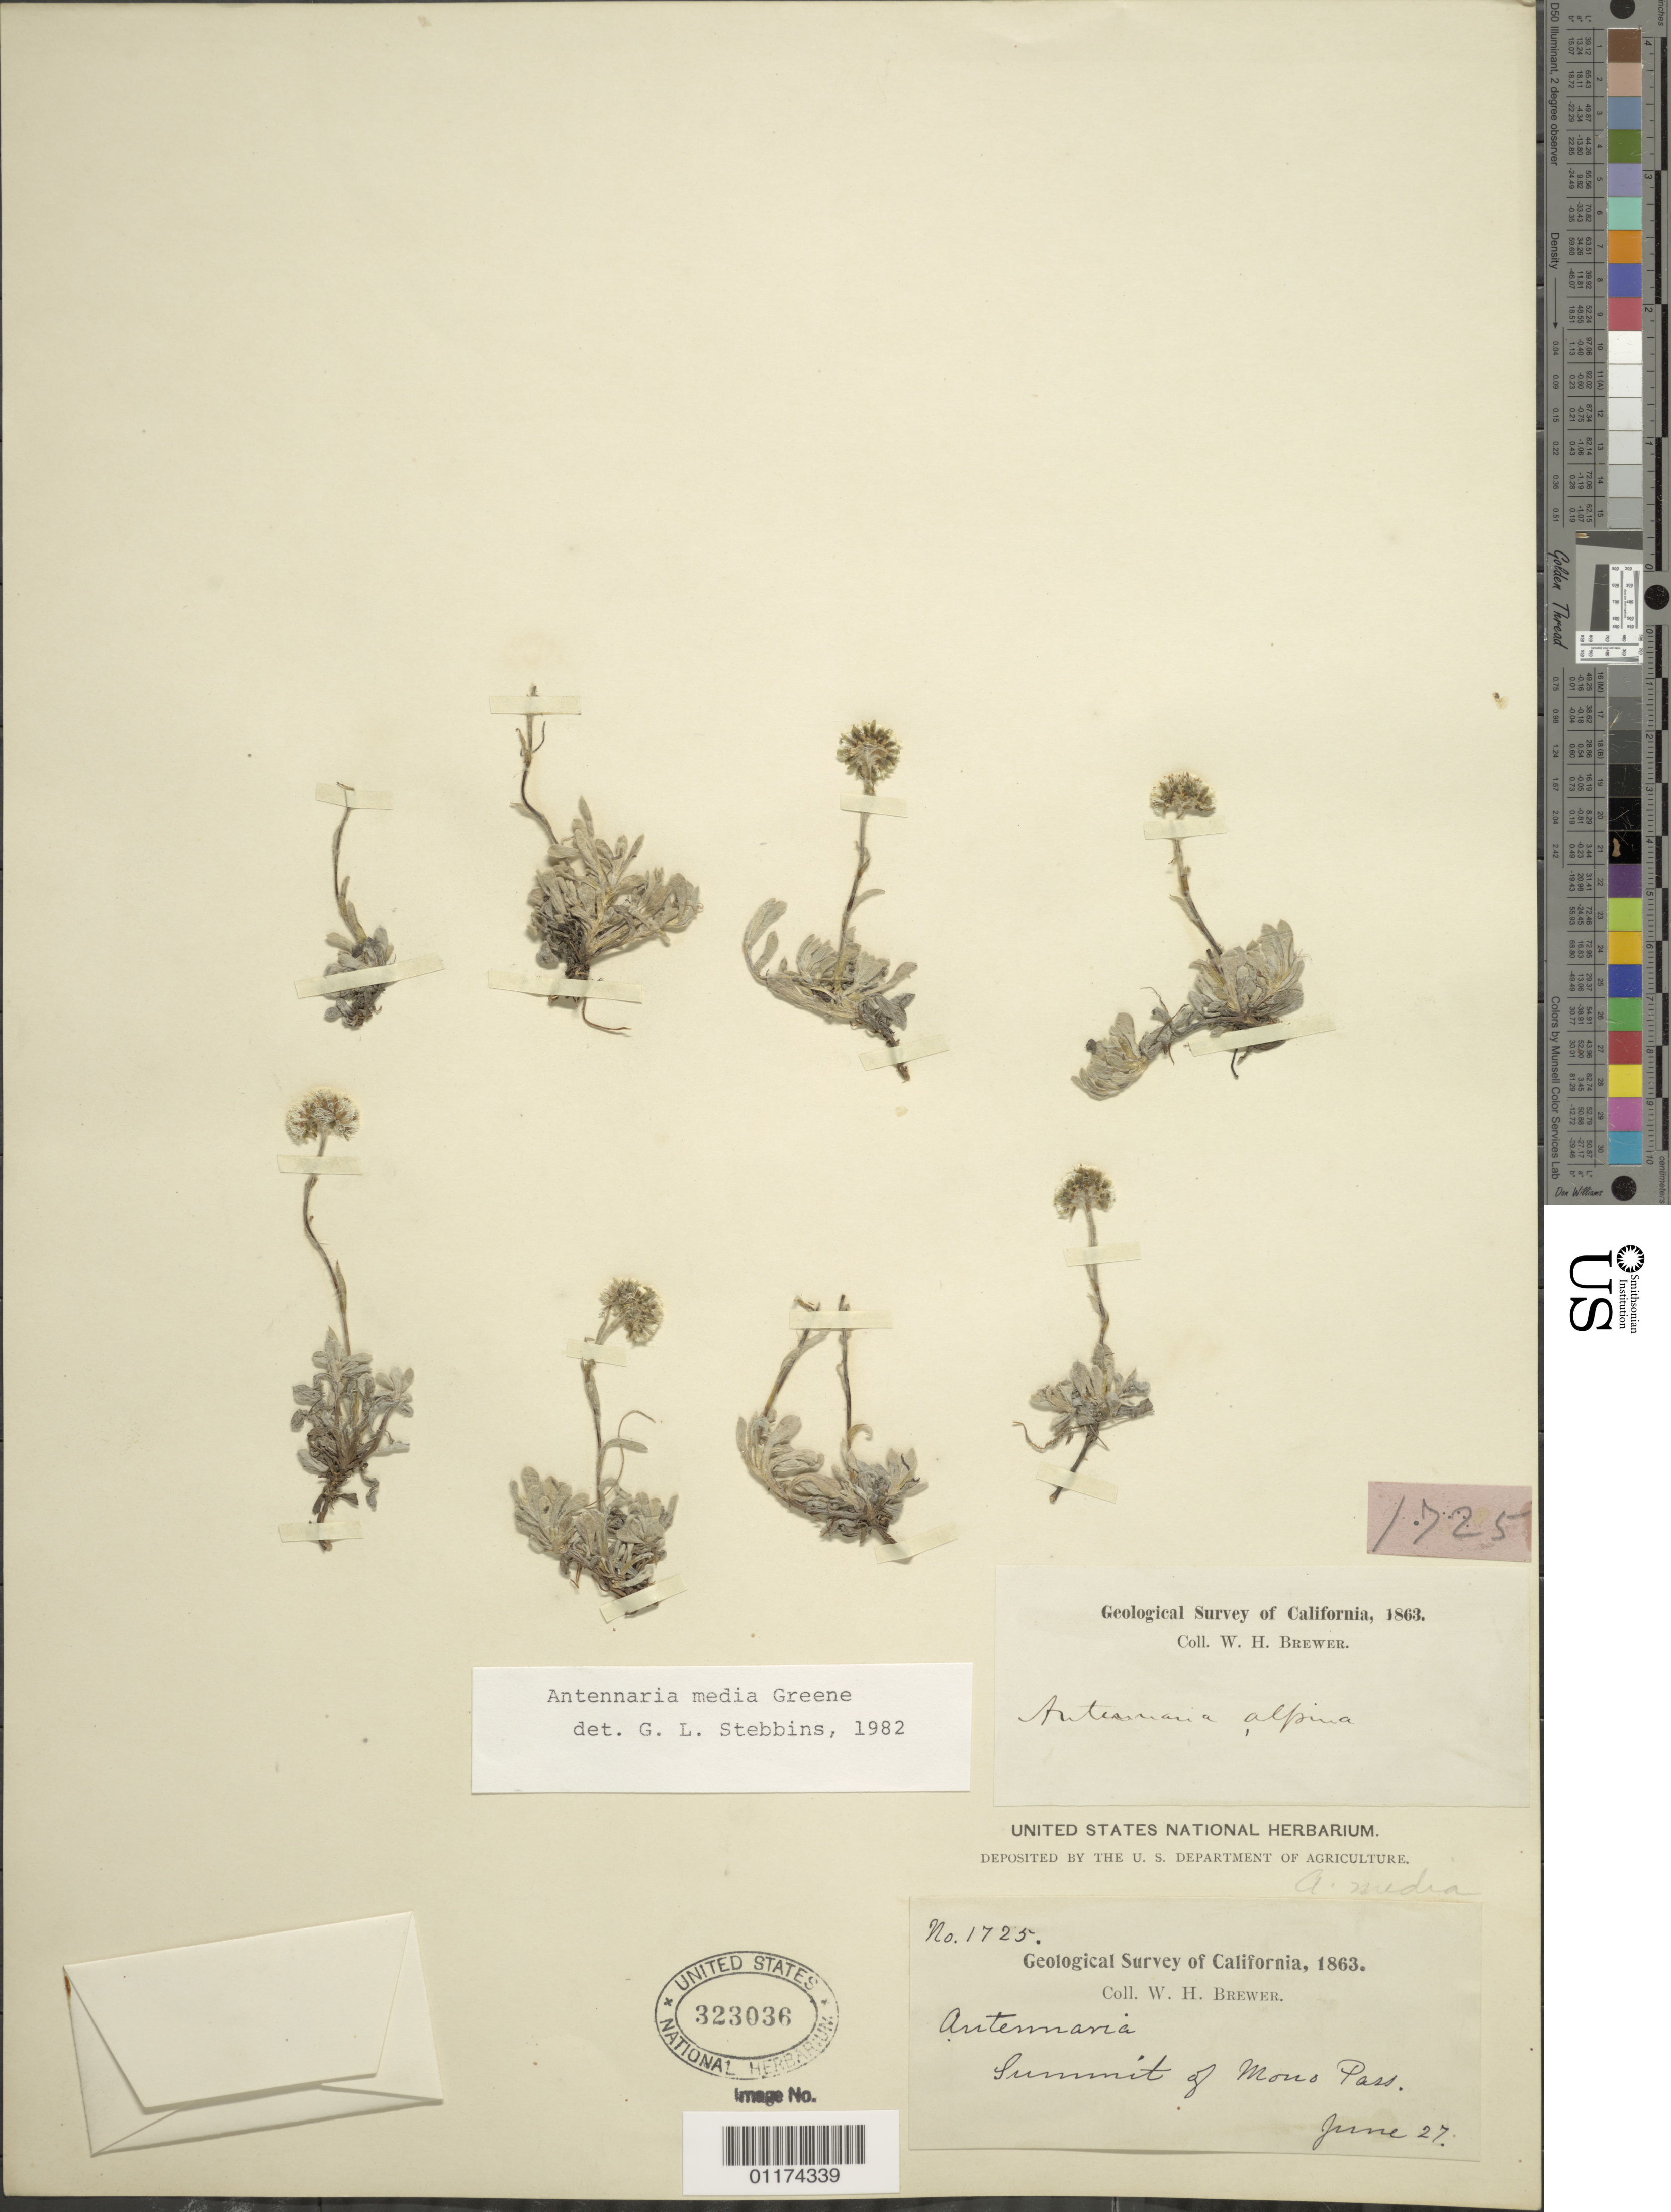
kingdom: Plantae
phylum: Tracheophyta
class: Magnoliopsida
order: Asterales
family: Asteraceae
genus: Antennaria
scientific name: Antennaria media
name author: Greene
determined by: Stebbins, G. L.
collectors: W. H. Brewer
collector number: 1725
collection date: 1863-06-27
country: United States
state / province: California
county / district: Mono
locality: Summit of Mono Pass.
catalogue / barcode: US 323036